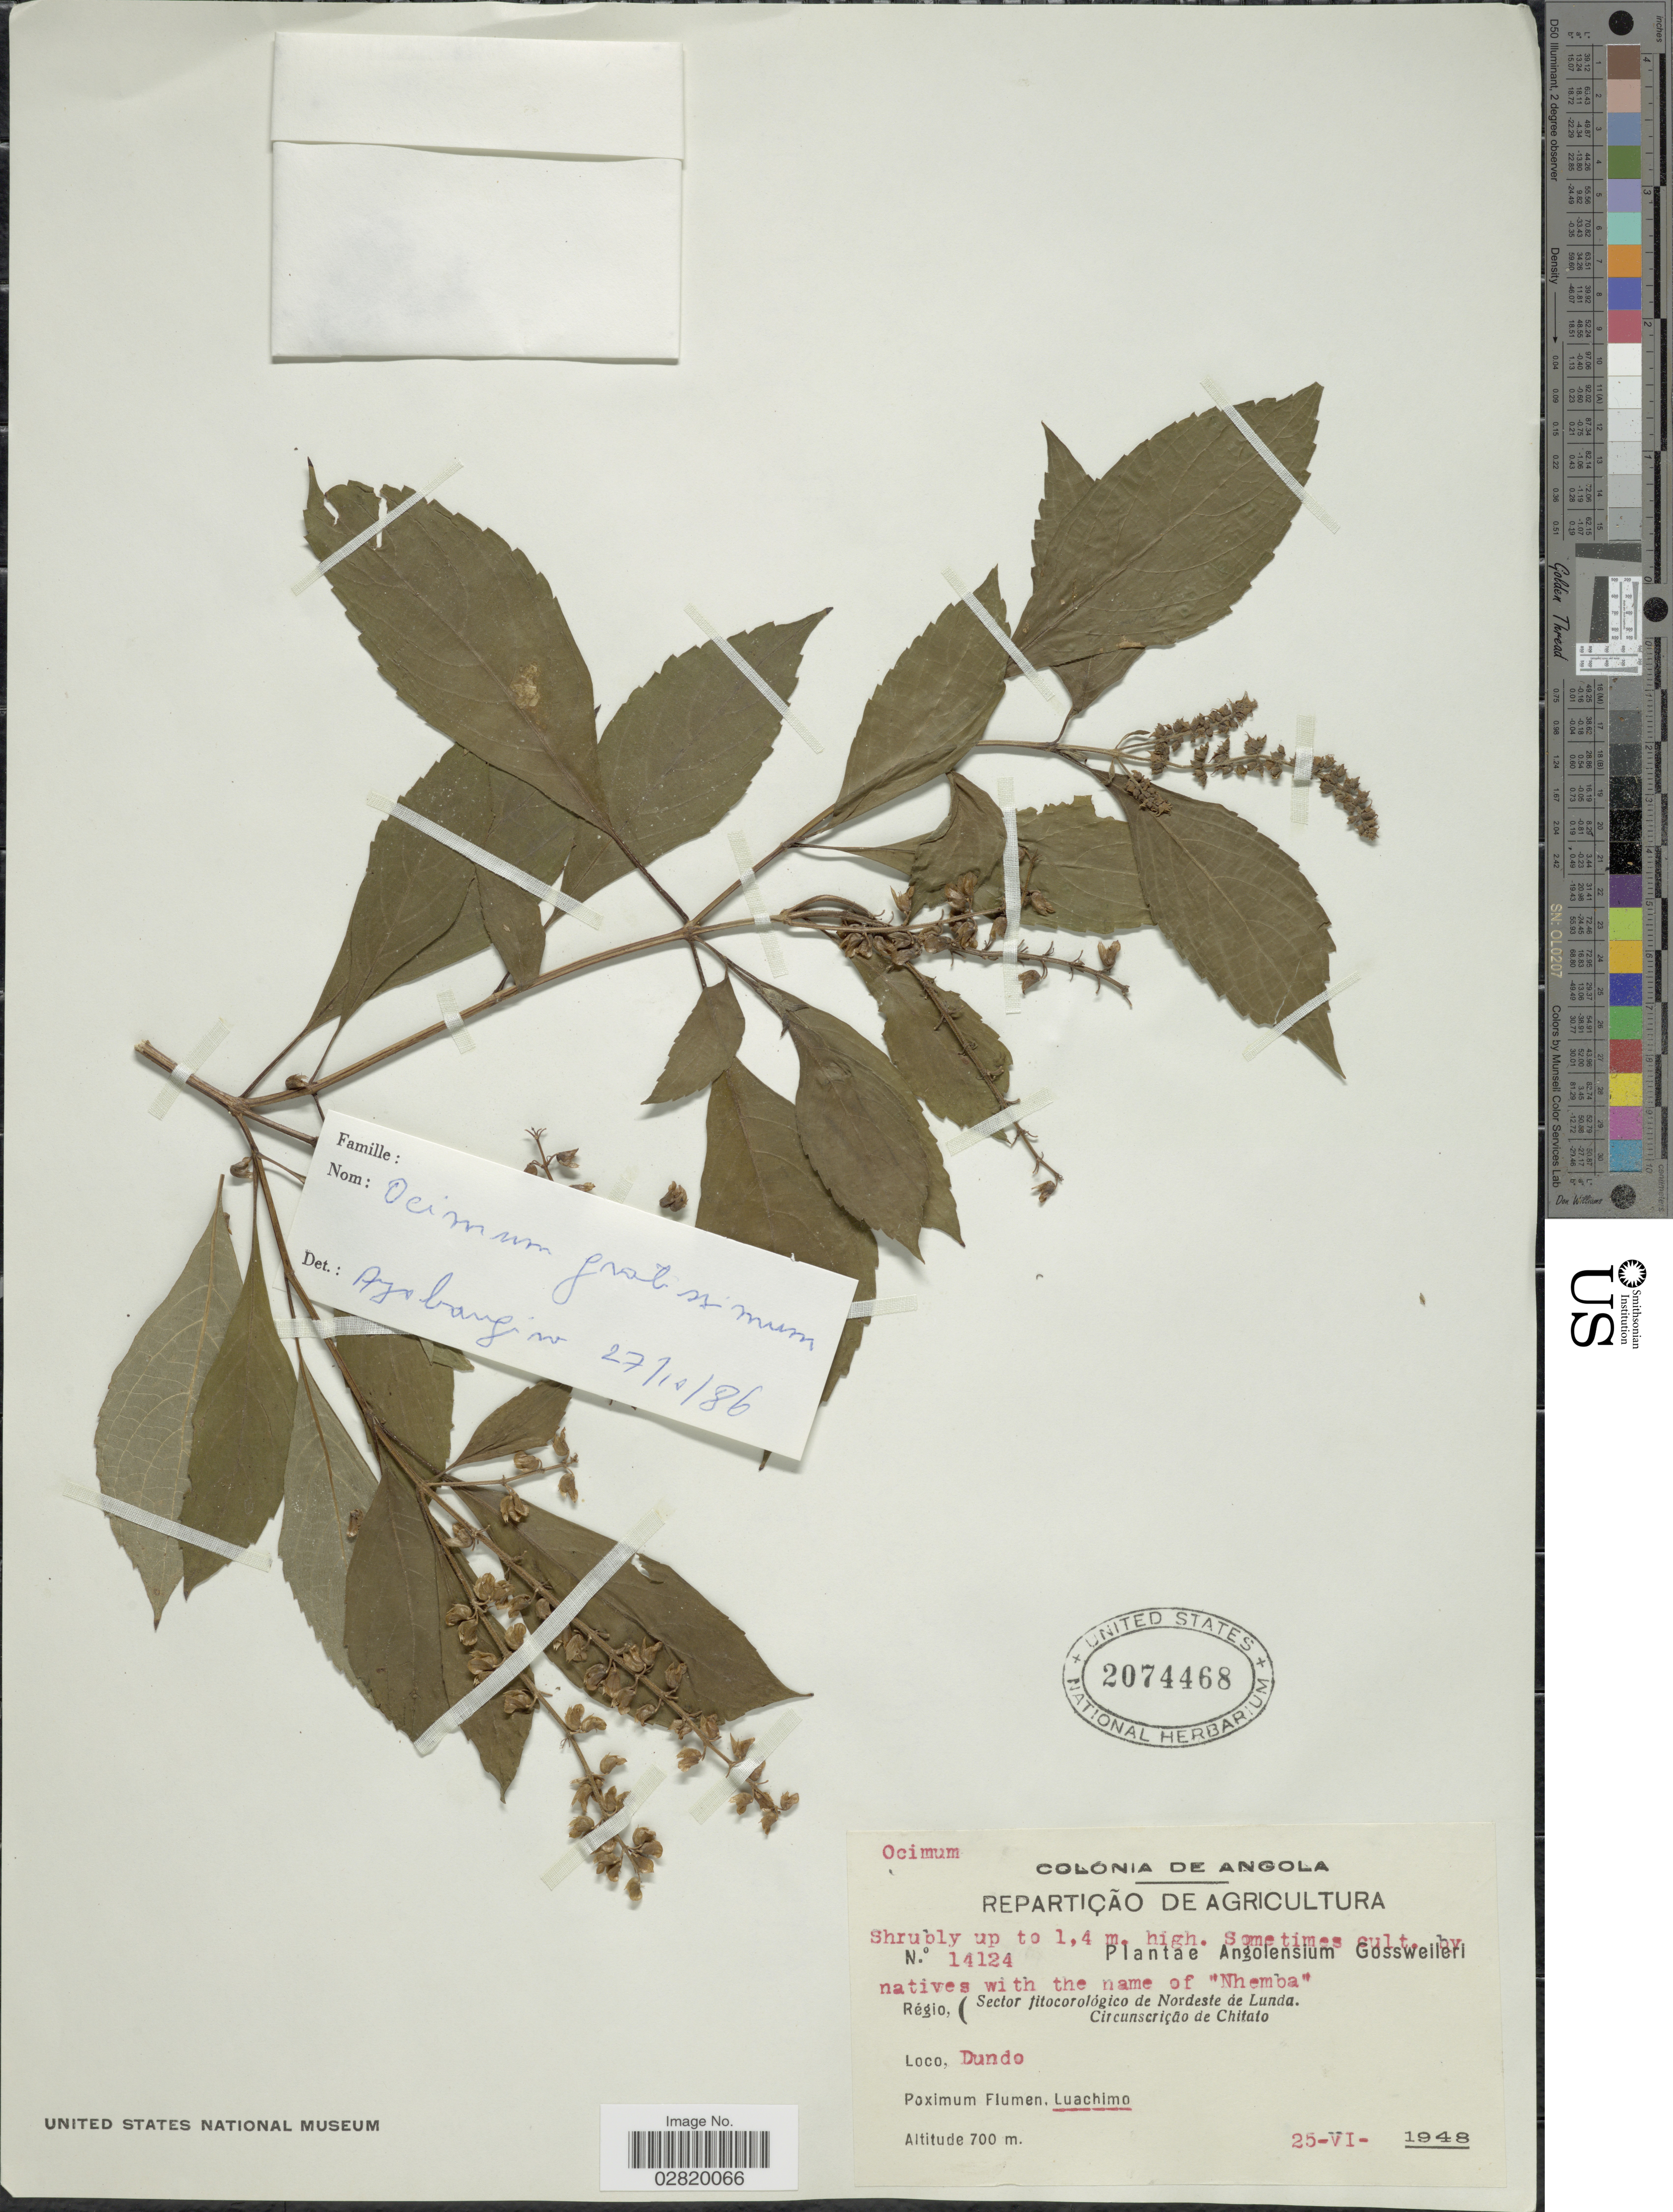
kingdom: Plantae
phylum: Tracheophyta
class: Magnoliopsida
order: Lamiales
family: Lamiaceae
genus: Ocimum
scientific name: Ocimum gratissimum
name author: L.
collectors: -. Gossweiler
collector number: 14124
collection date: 1948-06-25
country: Angola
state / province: Lunda Norte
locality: Régio, Sector fitocorológico de Nordeste de Lunda, Circunscrição de Chitato, Dundo. Luachimo.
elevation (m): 700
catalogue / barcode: US 2074468